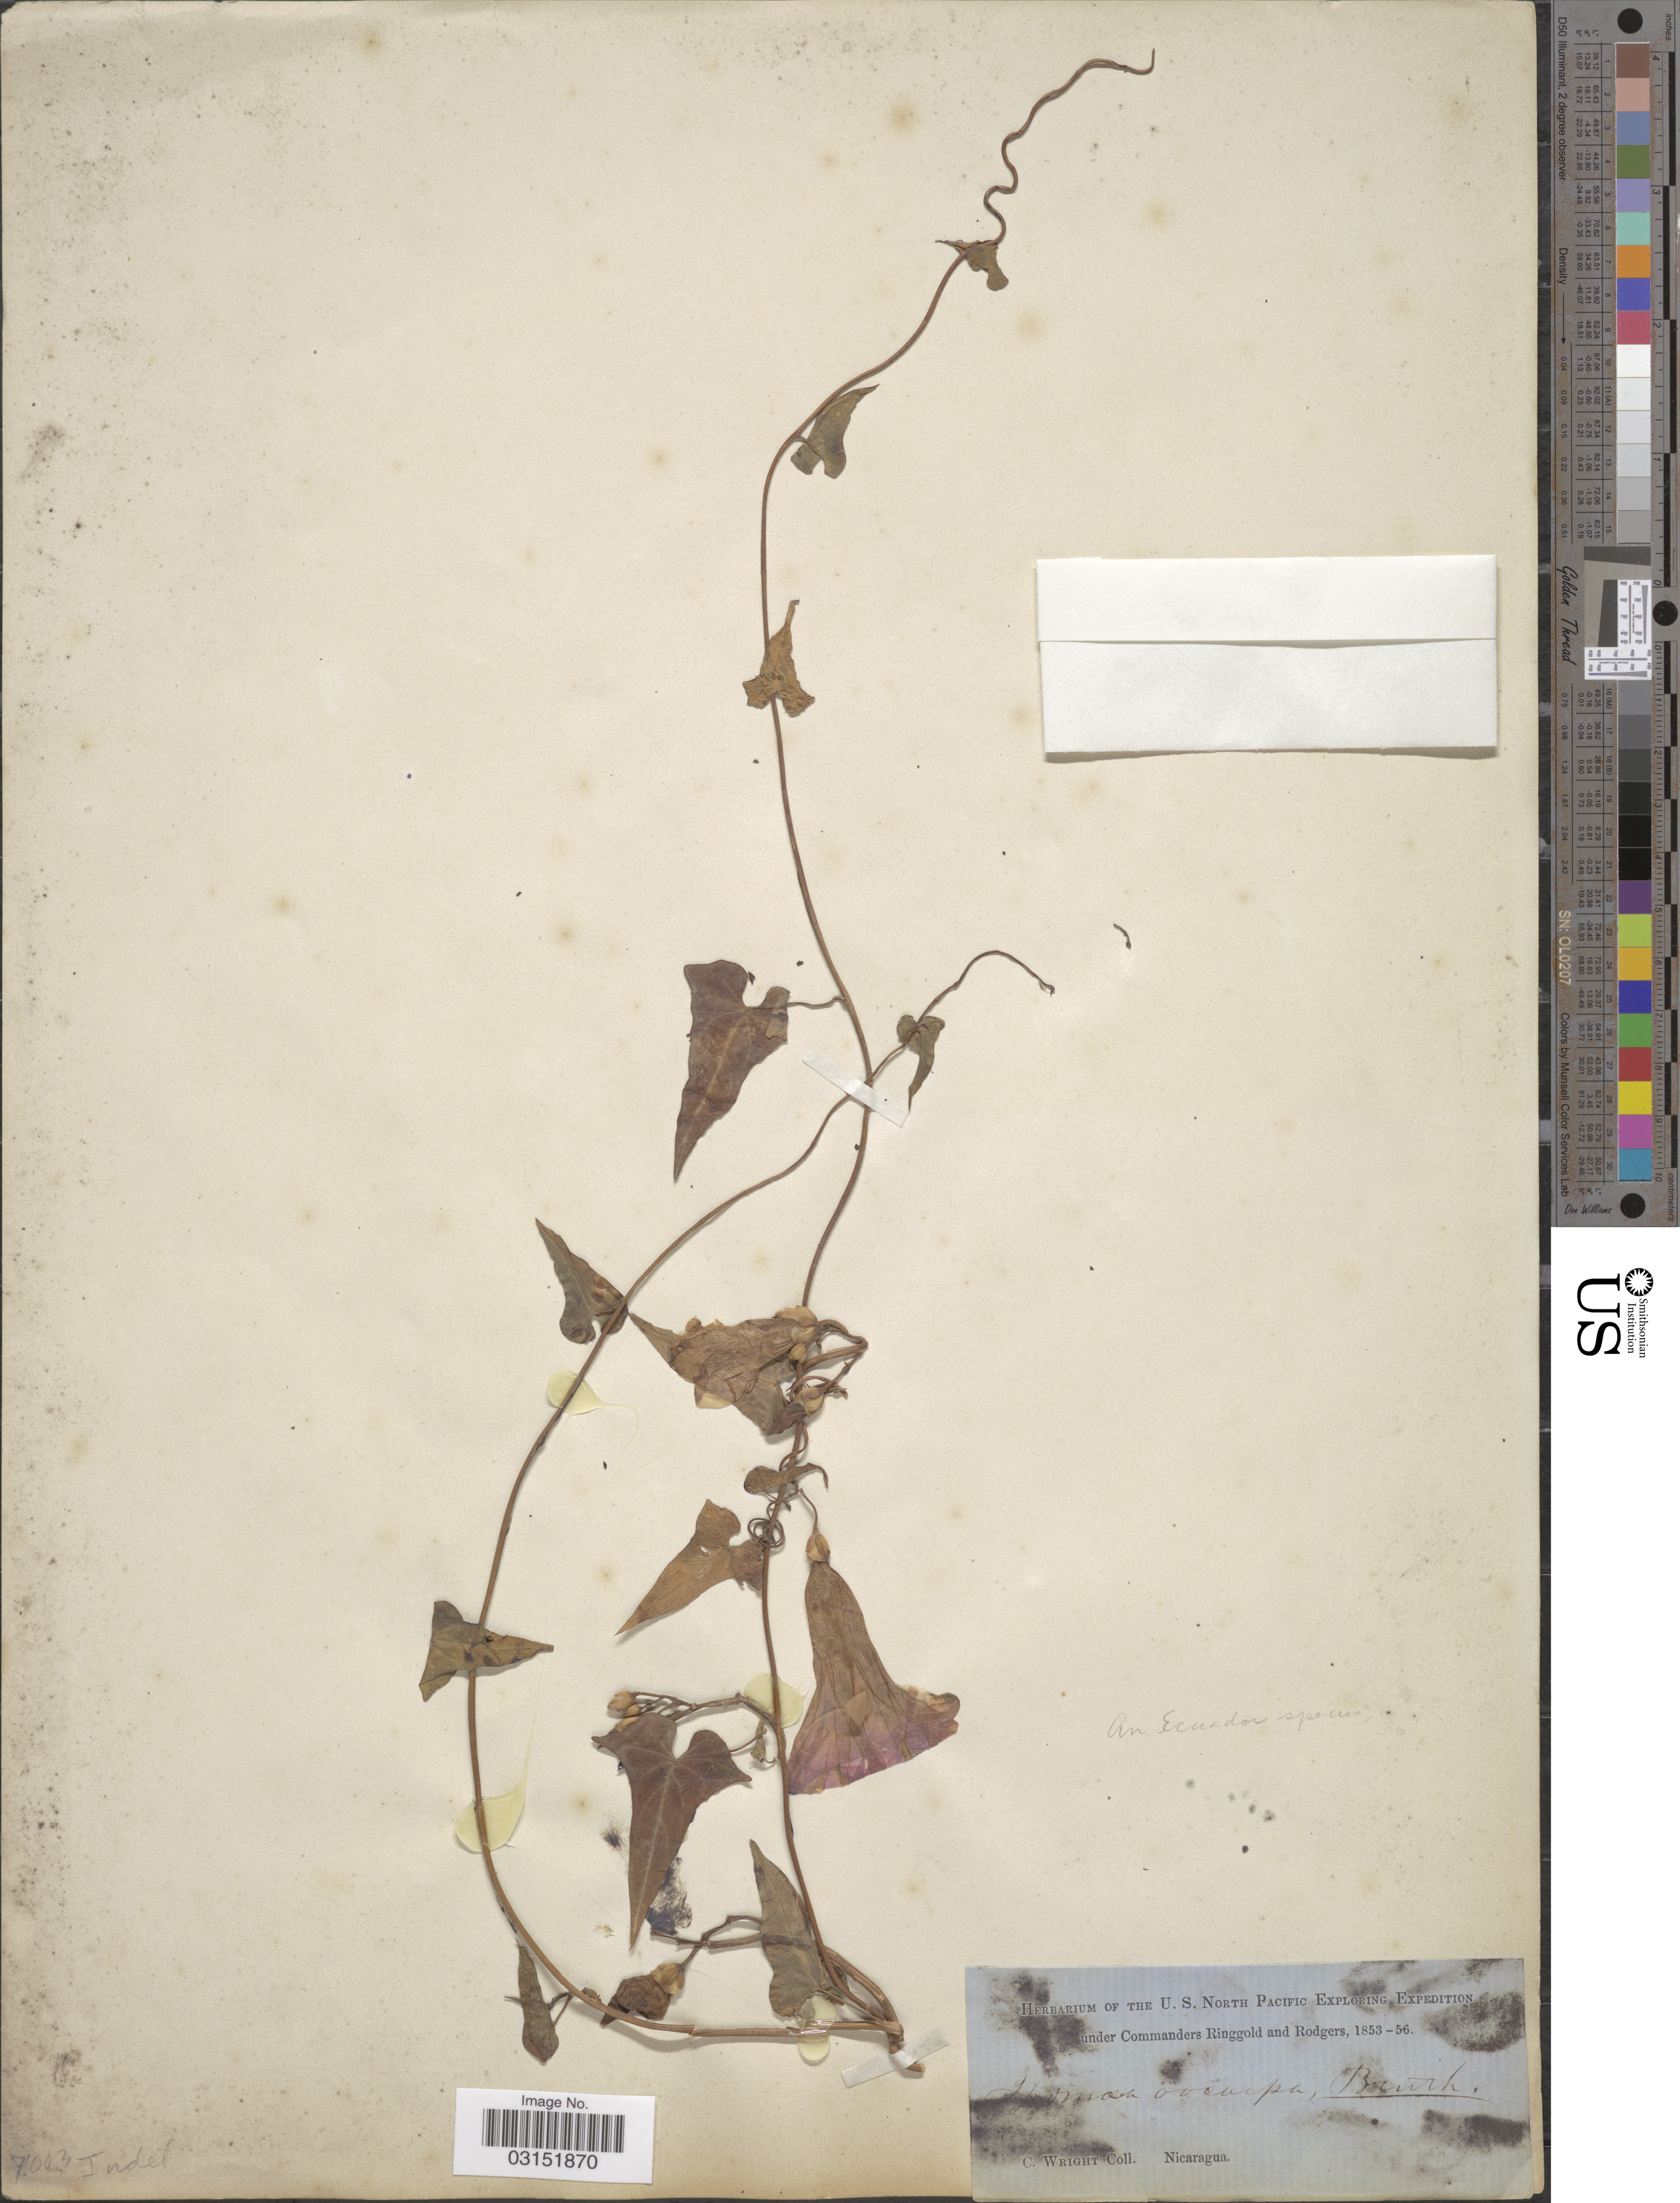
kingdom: Plantae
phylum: Tracheophyta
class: Magnoliopsida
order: Solanales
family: Convolvulaceae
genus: Ipomoea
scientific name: Ipomoea wilsonii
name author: House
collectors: C. Wright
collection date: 1853/1856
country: Nicaragua